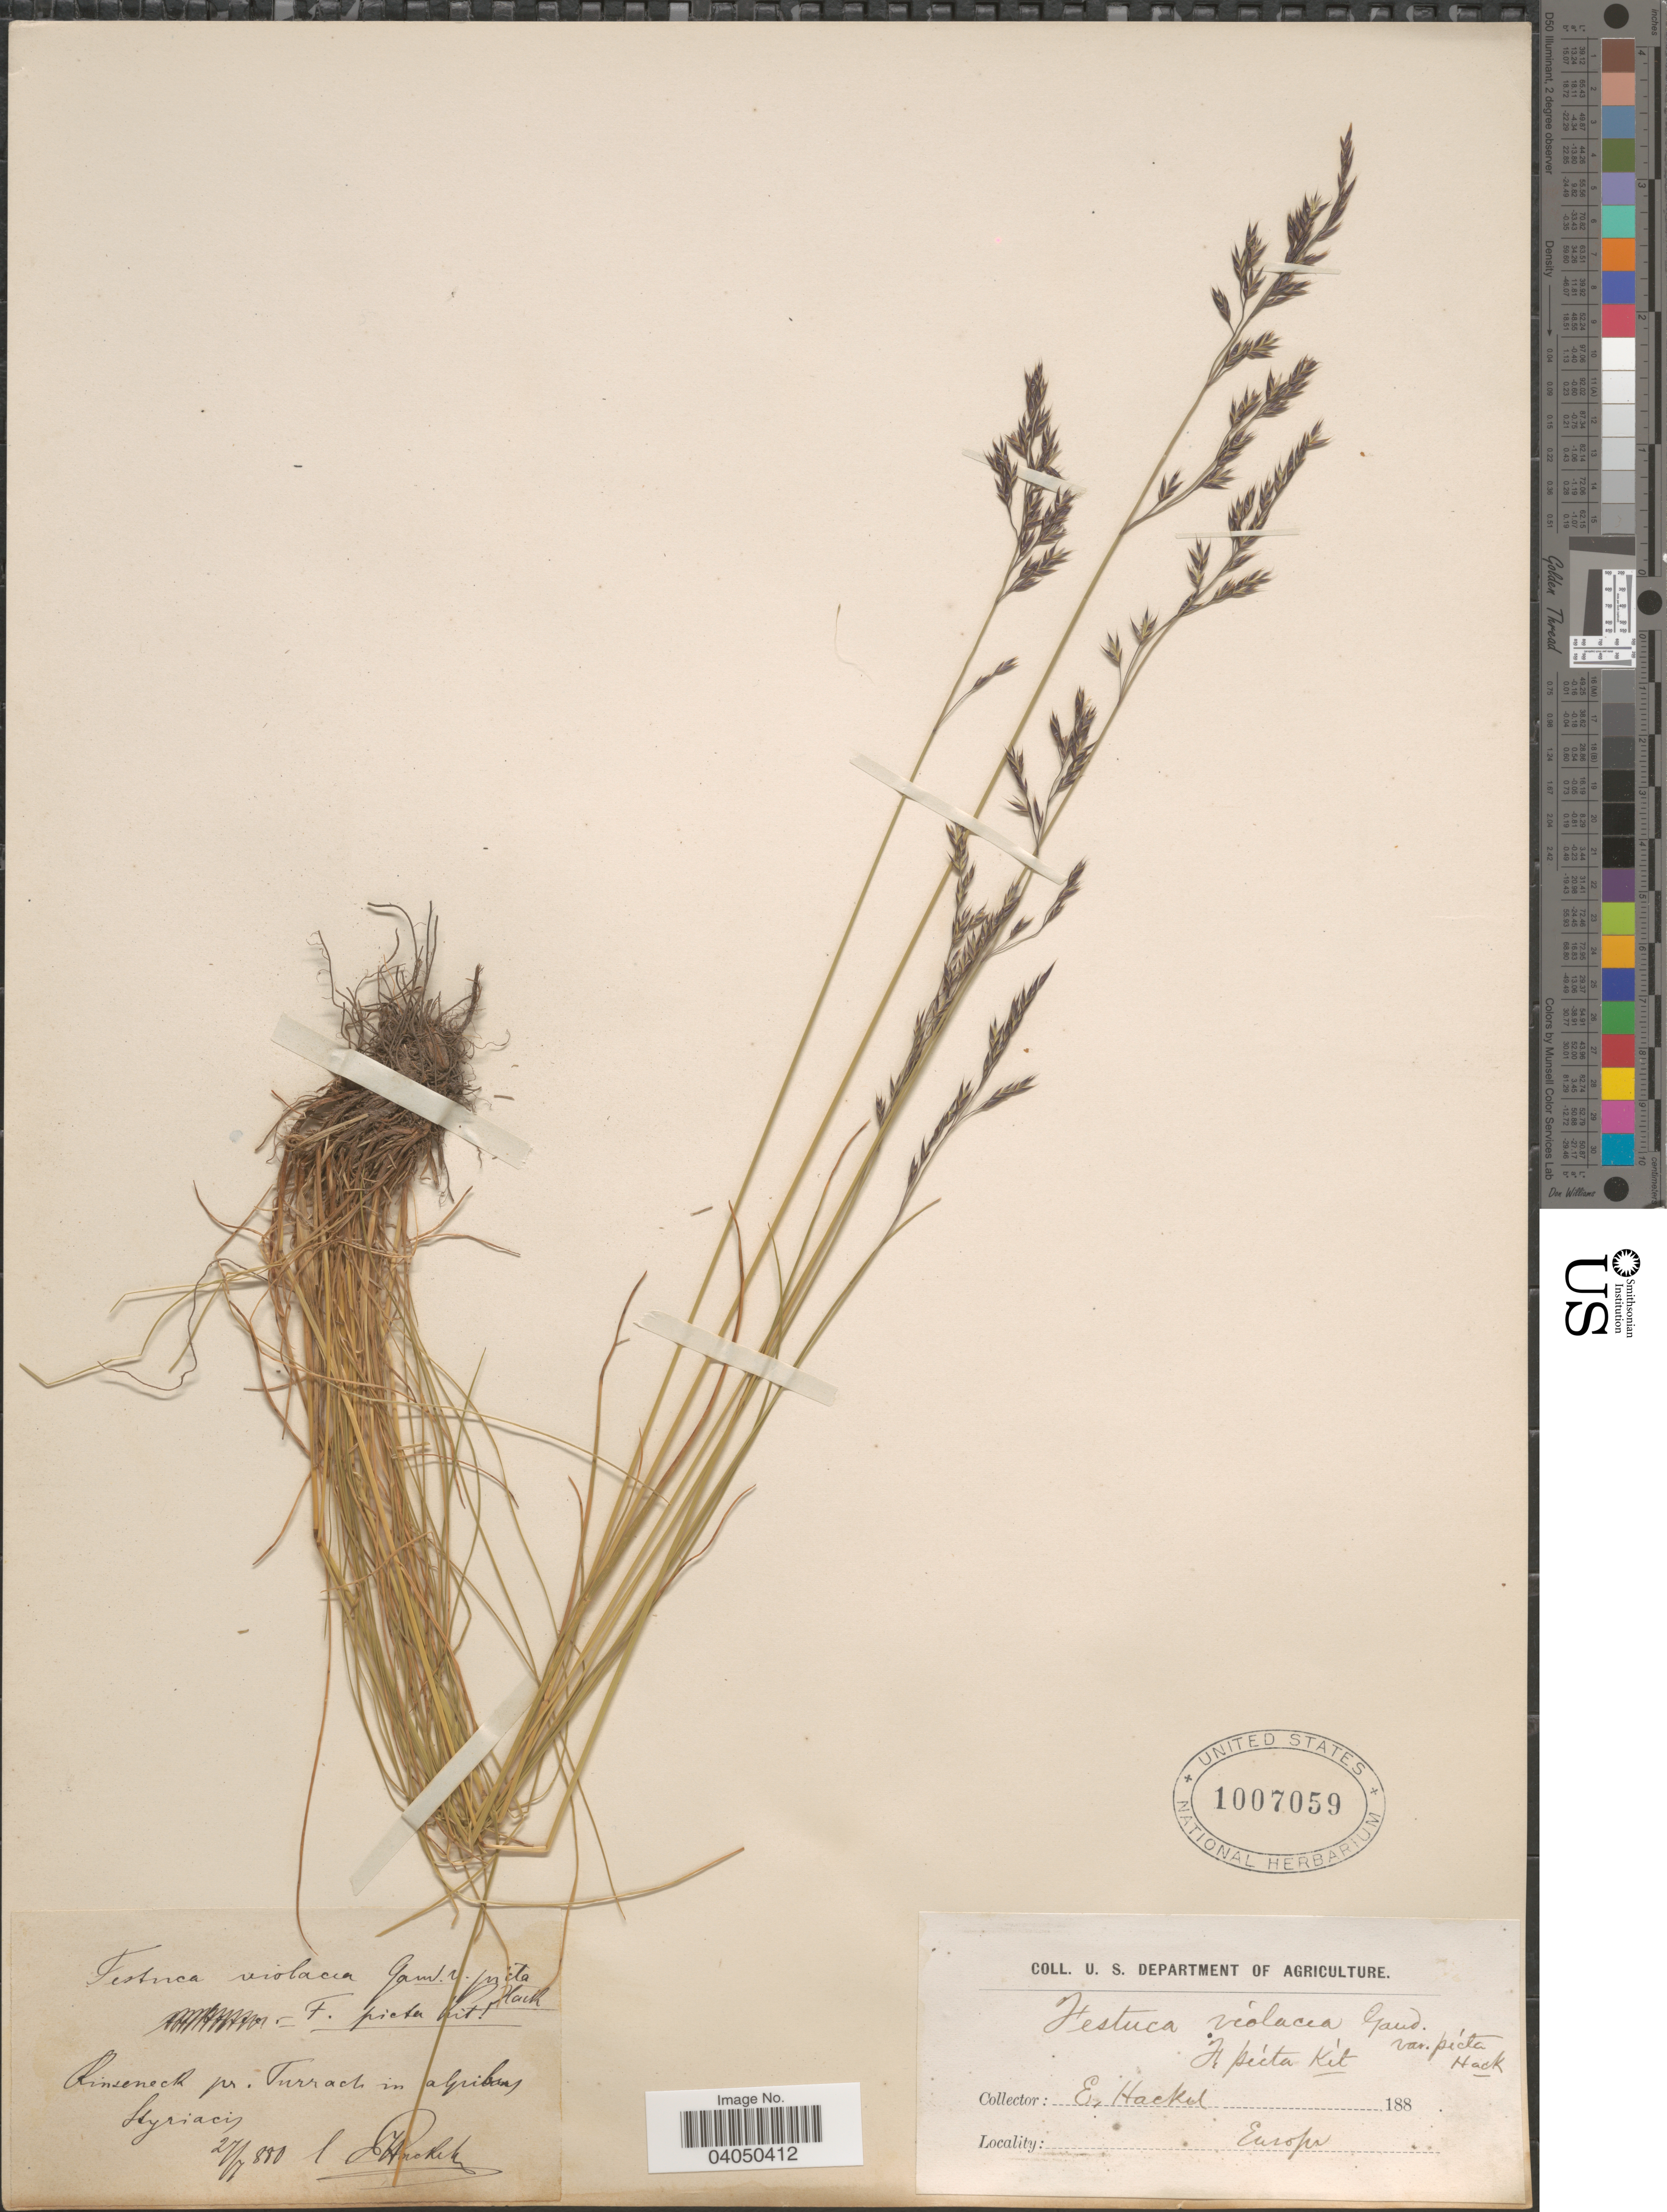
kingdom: Plantae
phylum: Tracheophyta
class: Liliopsida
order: Poales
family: Poaceae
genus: Festuca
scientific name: Festuca violacea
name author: Gaudin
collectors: E. Hackel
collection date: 1880-07-27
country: Austria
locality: Rinseneck pr. Turrach in a Gribus Styriacis. Europe.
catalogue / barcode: US 1007059